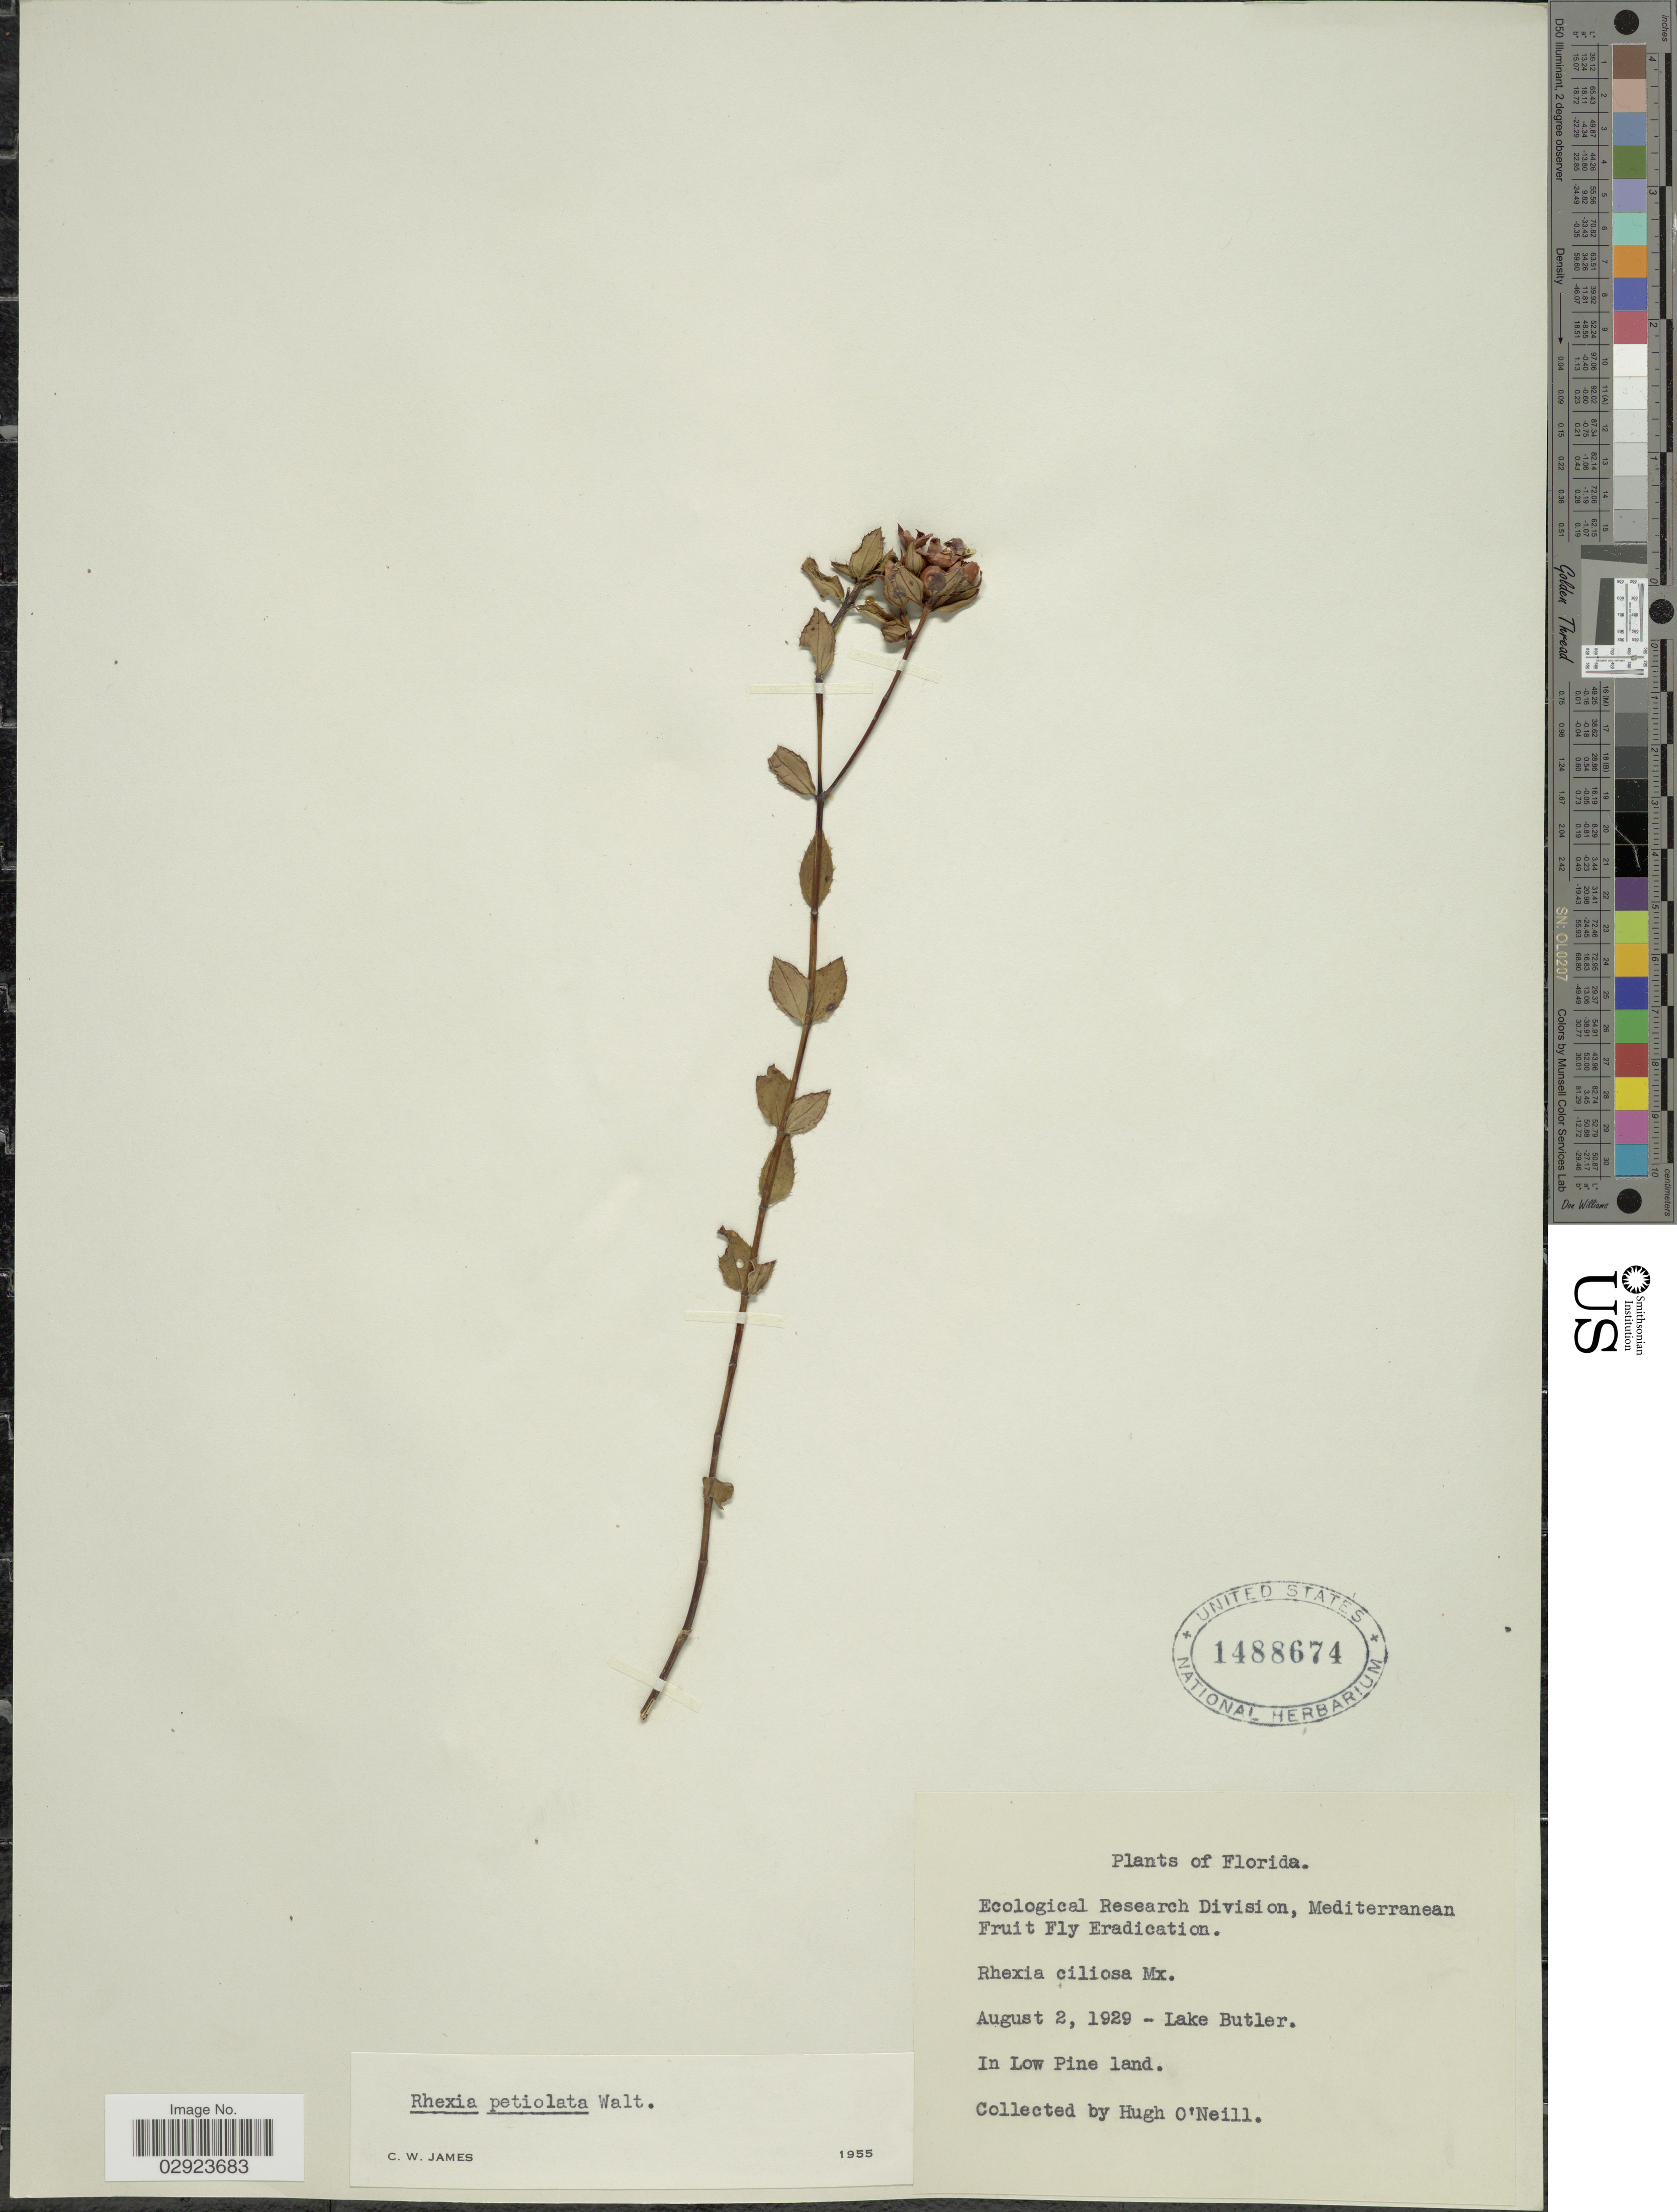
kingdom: Plantae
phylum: Tracheophyta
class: Magnoliopsida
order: Myrtales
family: Melastomataceae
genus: Rhexia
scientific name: Rhexia petiolata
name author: Walter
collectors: H. O'Neill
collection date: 1929-08-02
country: United States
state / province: Florida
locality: Lake Butler. In Low Pine land.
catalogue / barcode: US 1488674